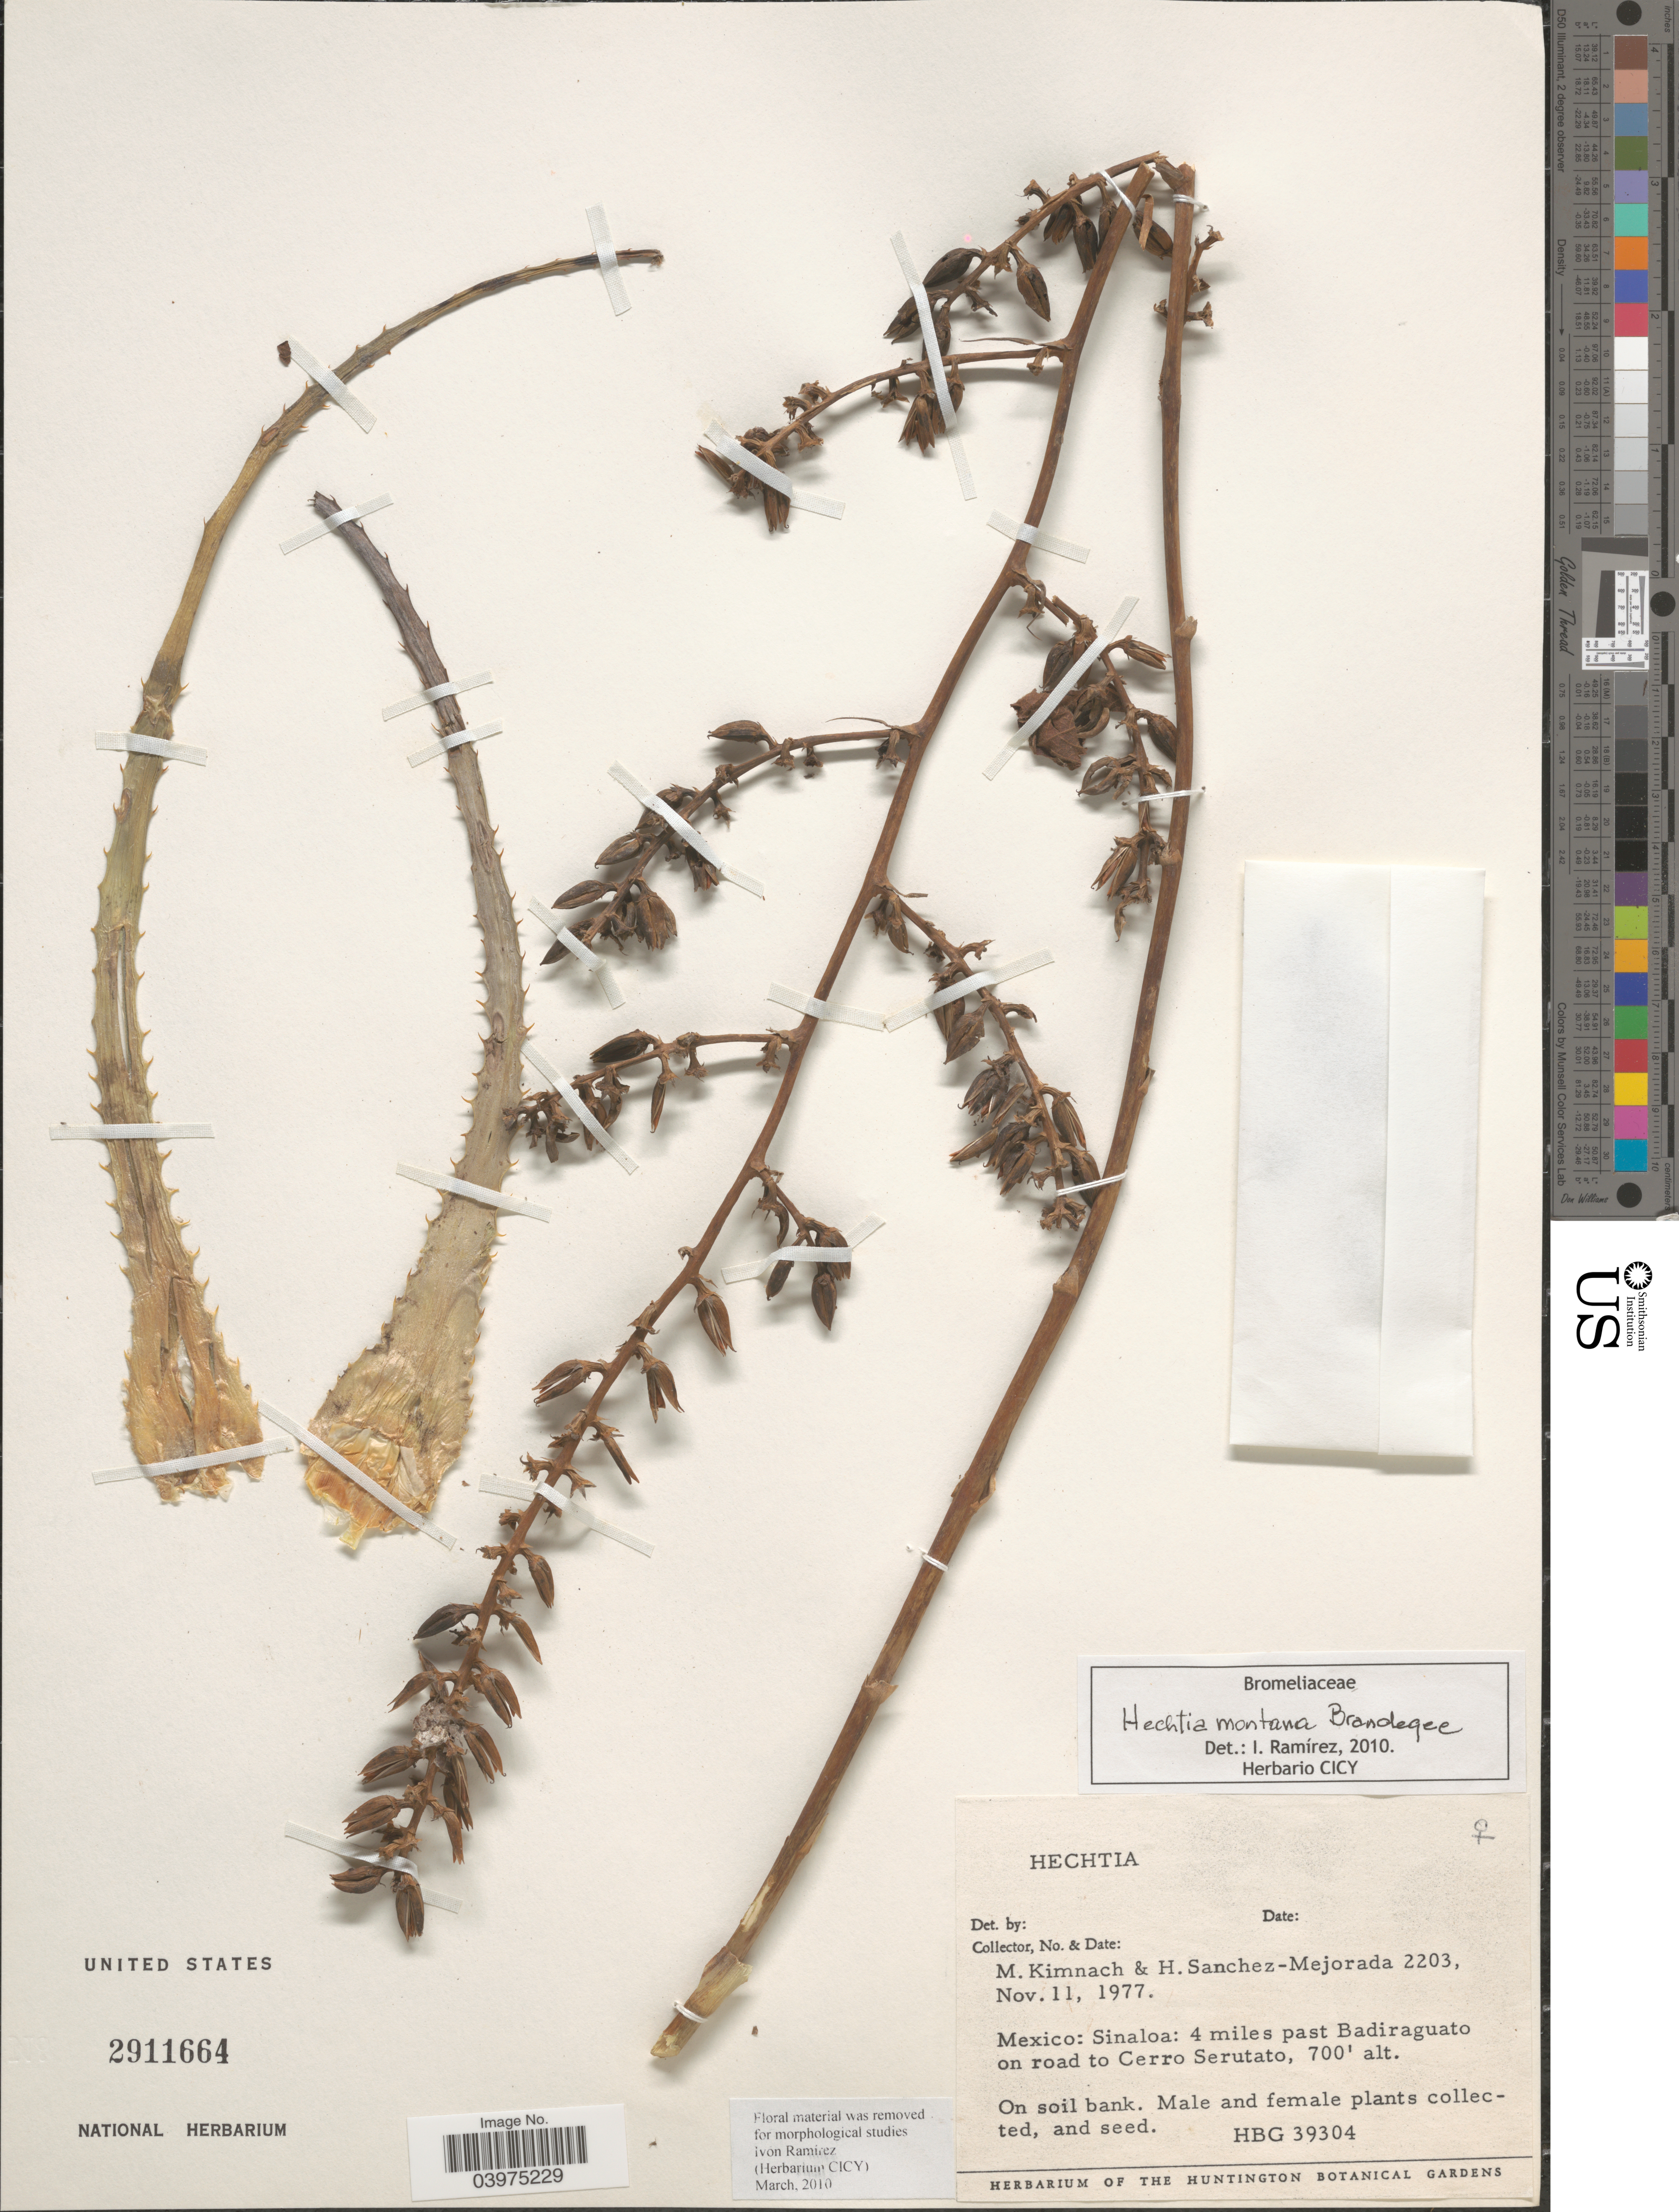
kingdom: Plantae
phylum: Tracheophyta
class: Liliopsida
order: Poales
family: Bromeliaceae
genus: Hechtia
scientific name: Hechtia montana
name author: Brandegee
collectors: M. W. Kimnach & H. Sánchez-Mejorada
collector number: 2203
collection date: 1977-11-11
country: Mexico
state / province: Sinaloa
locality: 4 miles past Badiraguato on road to Cerro Serutato.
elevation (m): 213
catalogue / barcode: US 2911664